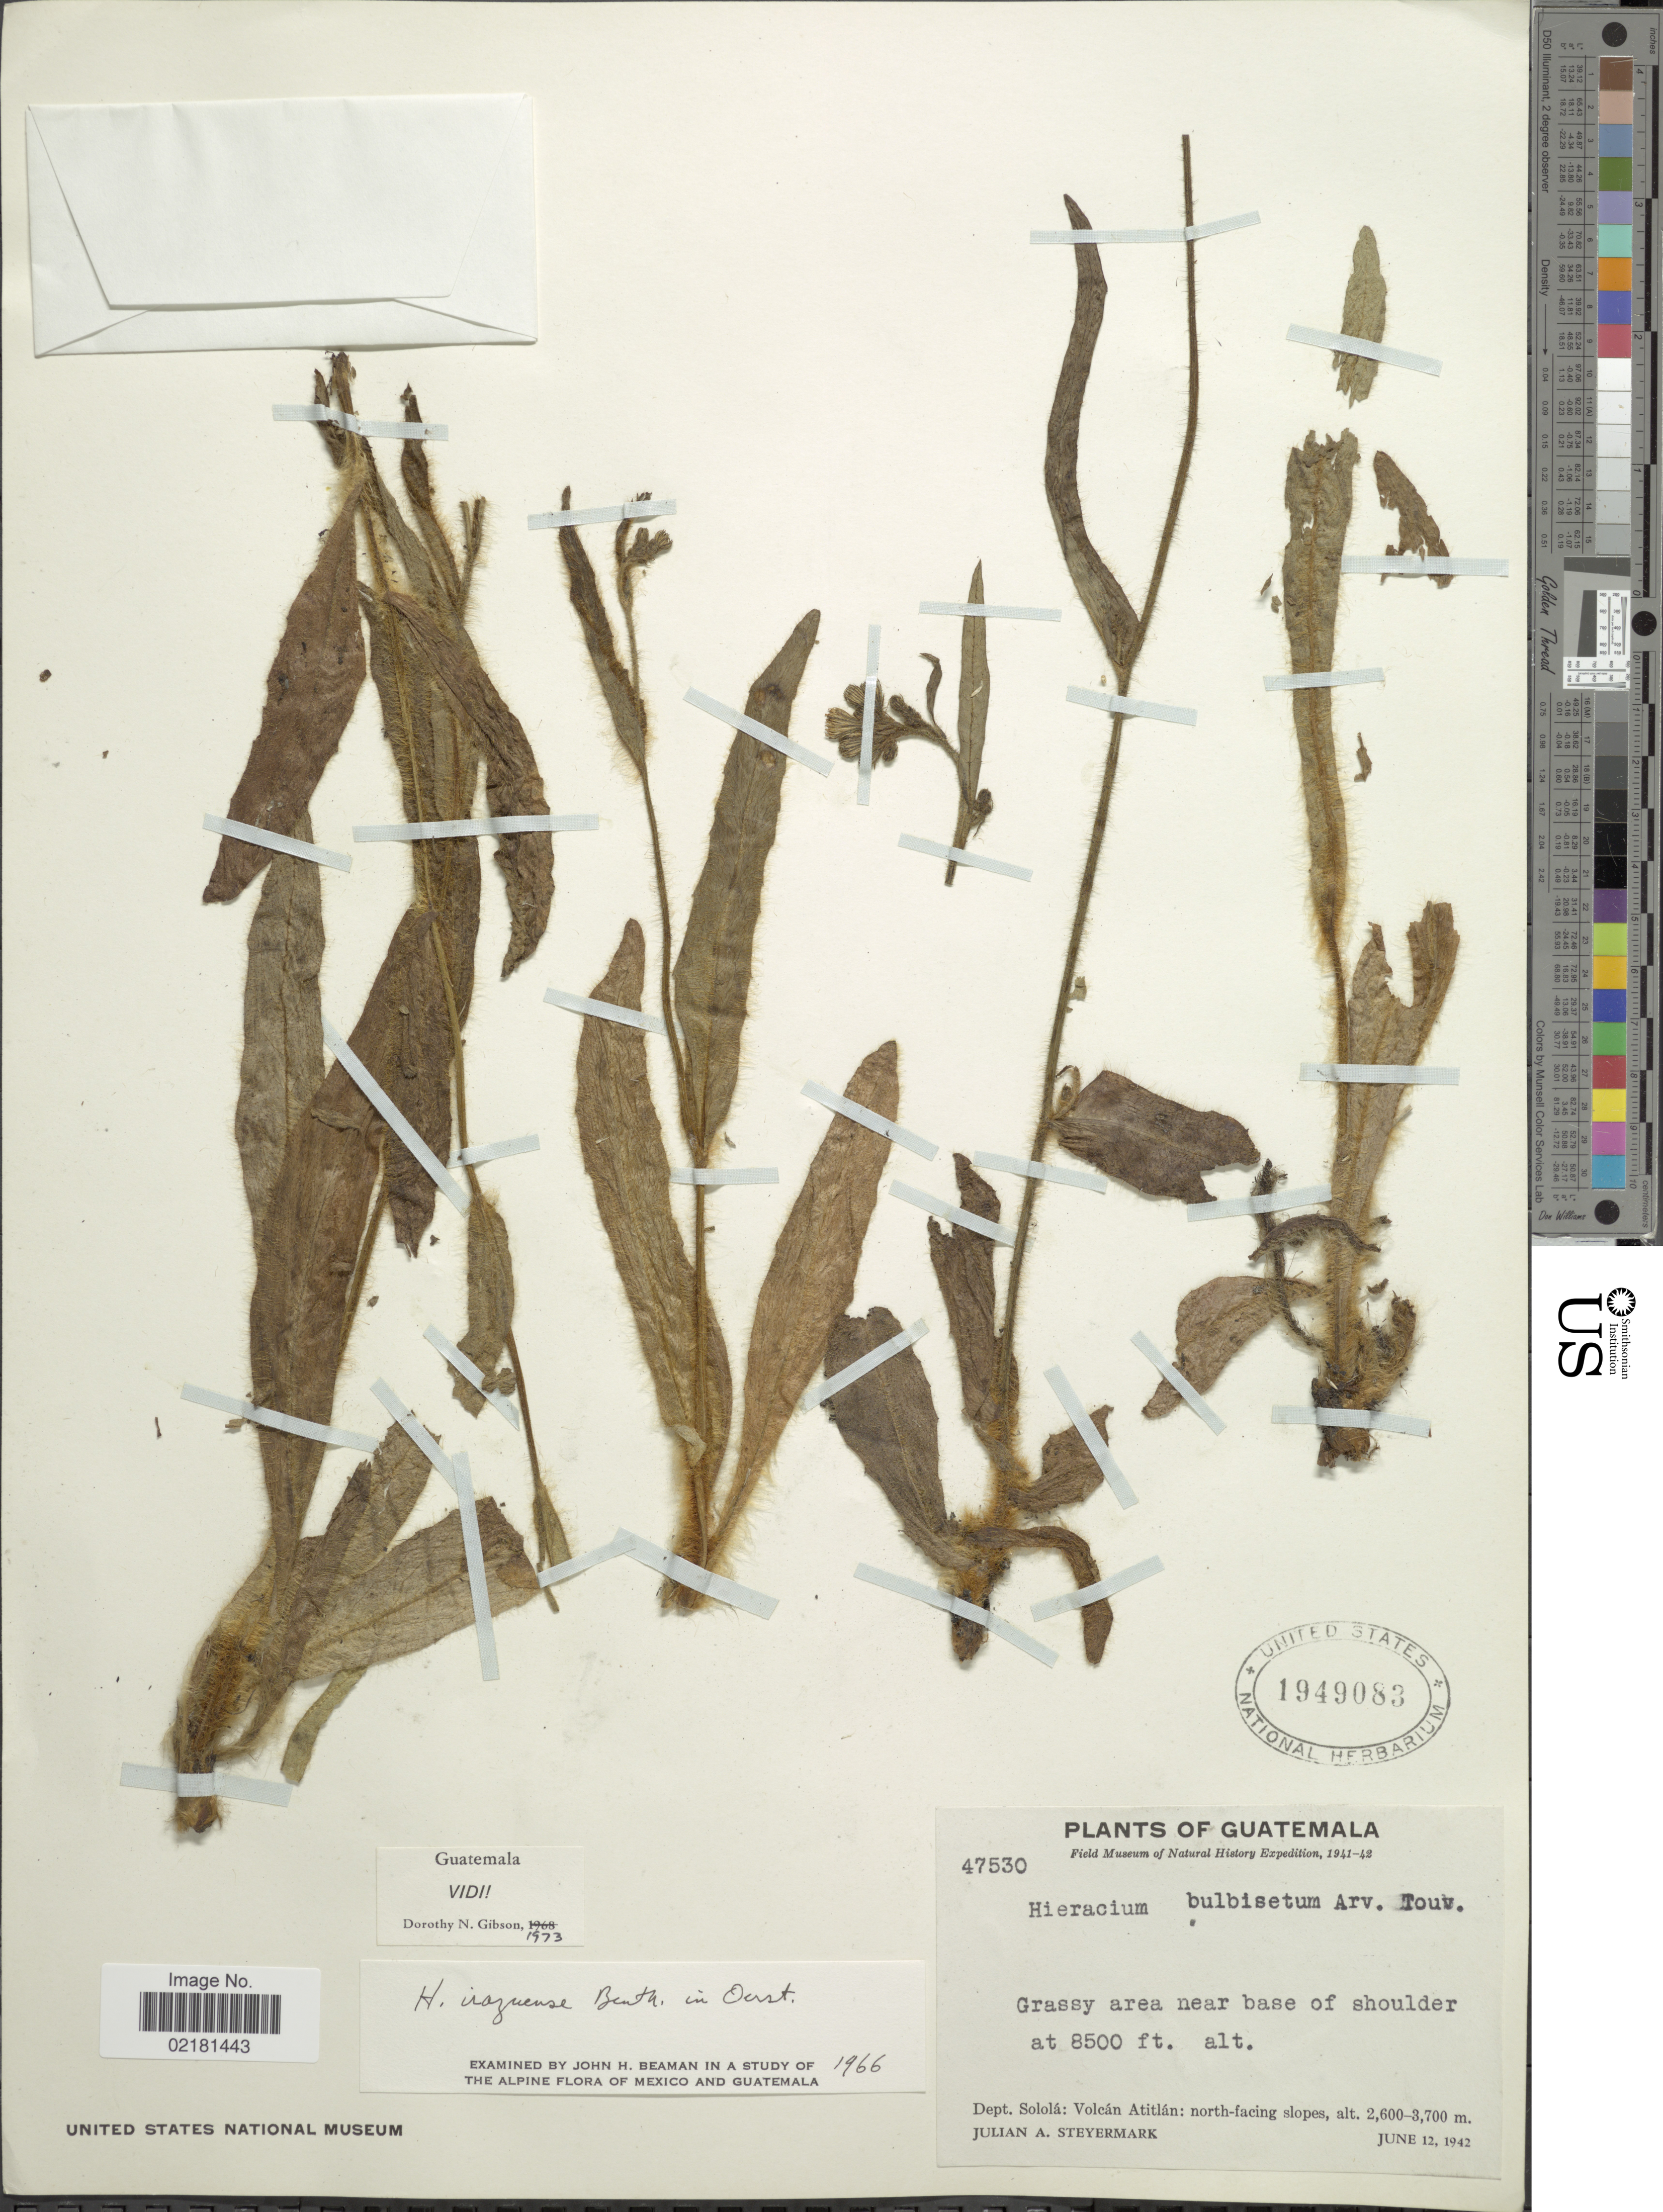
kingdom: Plantae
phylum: Tracheophyta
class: Magnoliopsida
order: Asterales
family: Asteraceae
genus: Hieracium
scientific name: Hieracium irasuense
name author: Benth.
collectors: J. Steyermark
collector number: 47530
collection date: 1942-06-12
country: Guatemala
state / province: Sololá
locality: Volcan Atitlan: north-facing slopes, grassy area near base of shoulder.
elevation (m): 2591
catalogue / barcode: US 1949083